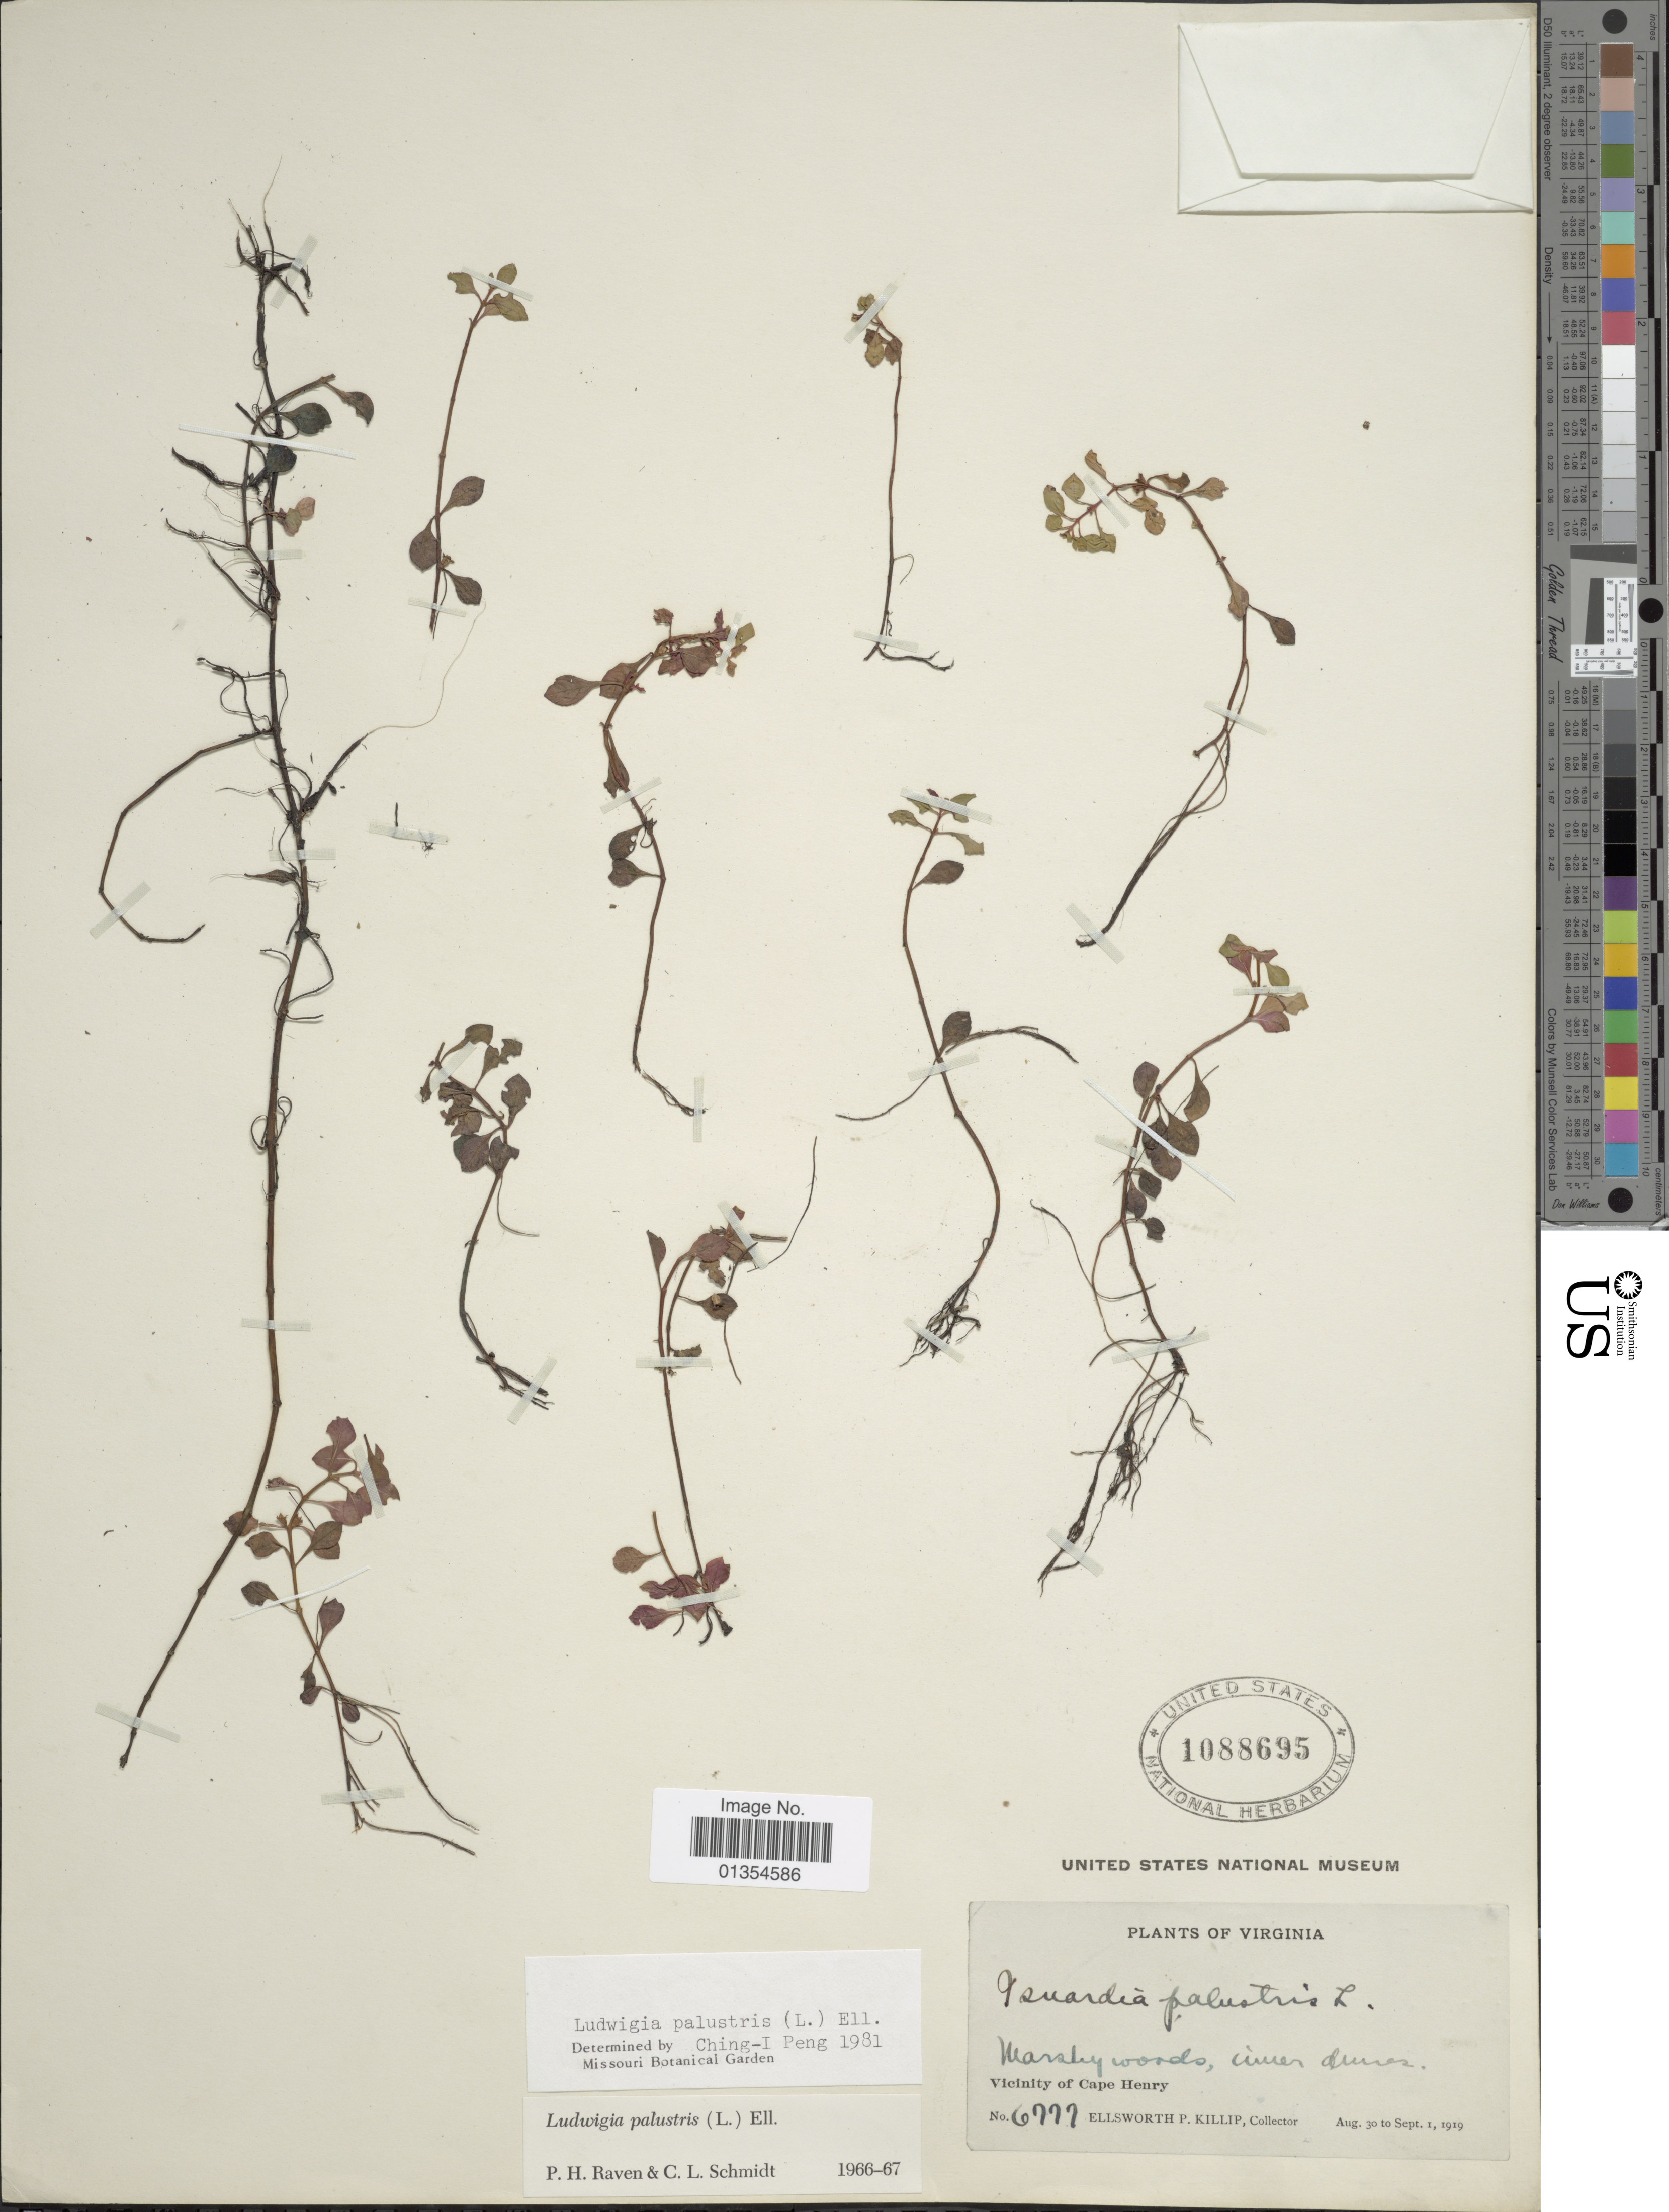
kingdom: Plantae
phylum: Tracheophyta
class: Magnoliopsida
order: Myrtales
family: Onagraceae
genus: Ludwigia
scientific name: Ludwigia palustris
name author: (L.) Elliott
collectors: E. P. Killip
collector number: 6777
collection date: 1919-08-30/1919-09-01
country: United States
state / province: Virginia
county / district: City of Virginia Beach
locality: Vicinity of Cape Henry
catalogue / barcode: US 1088695